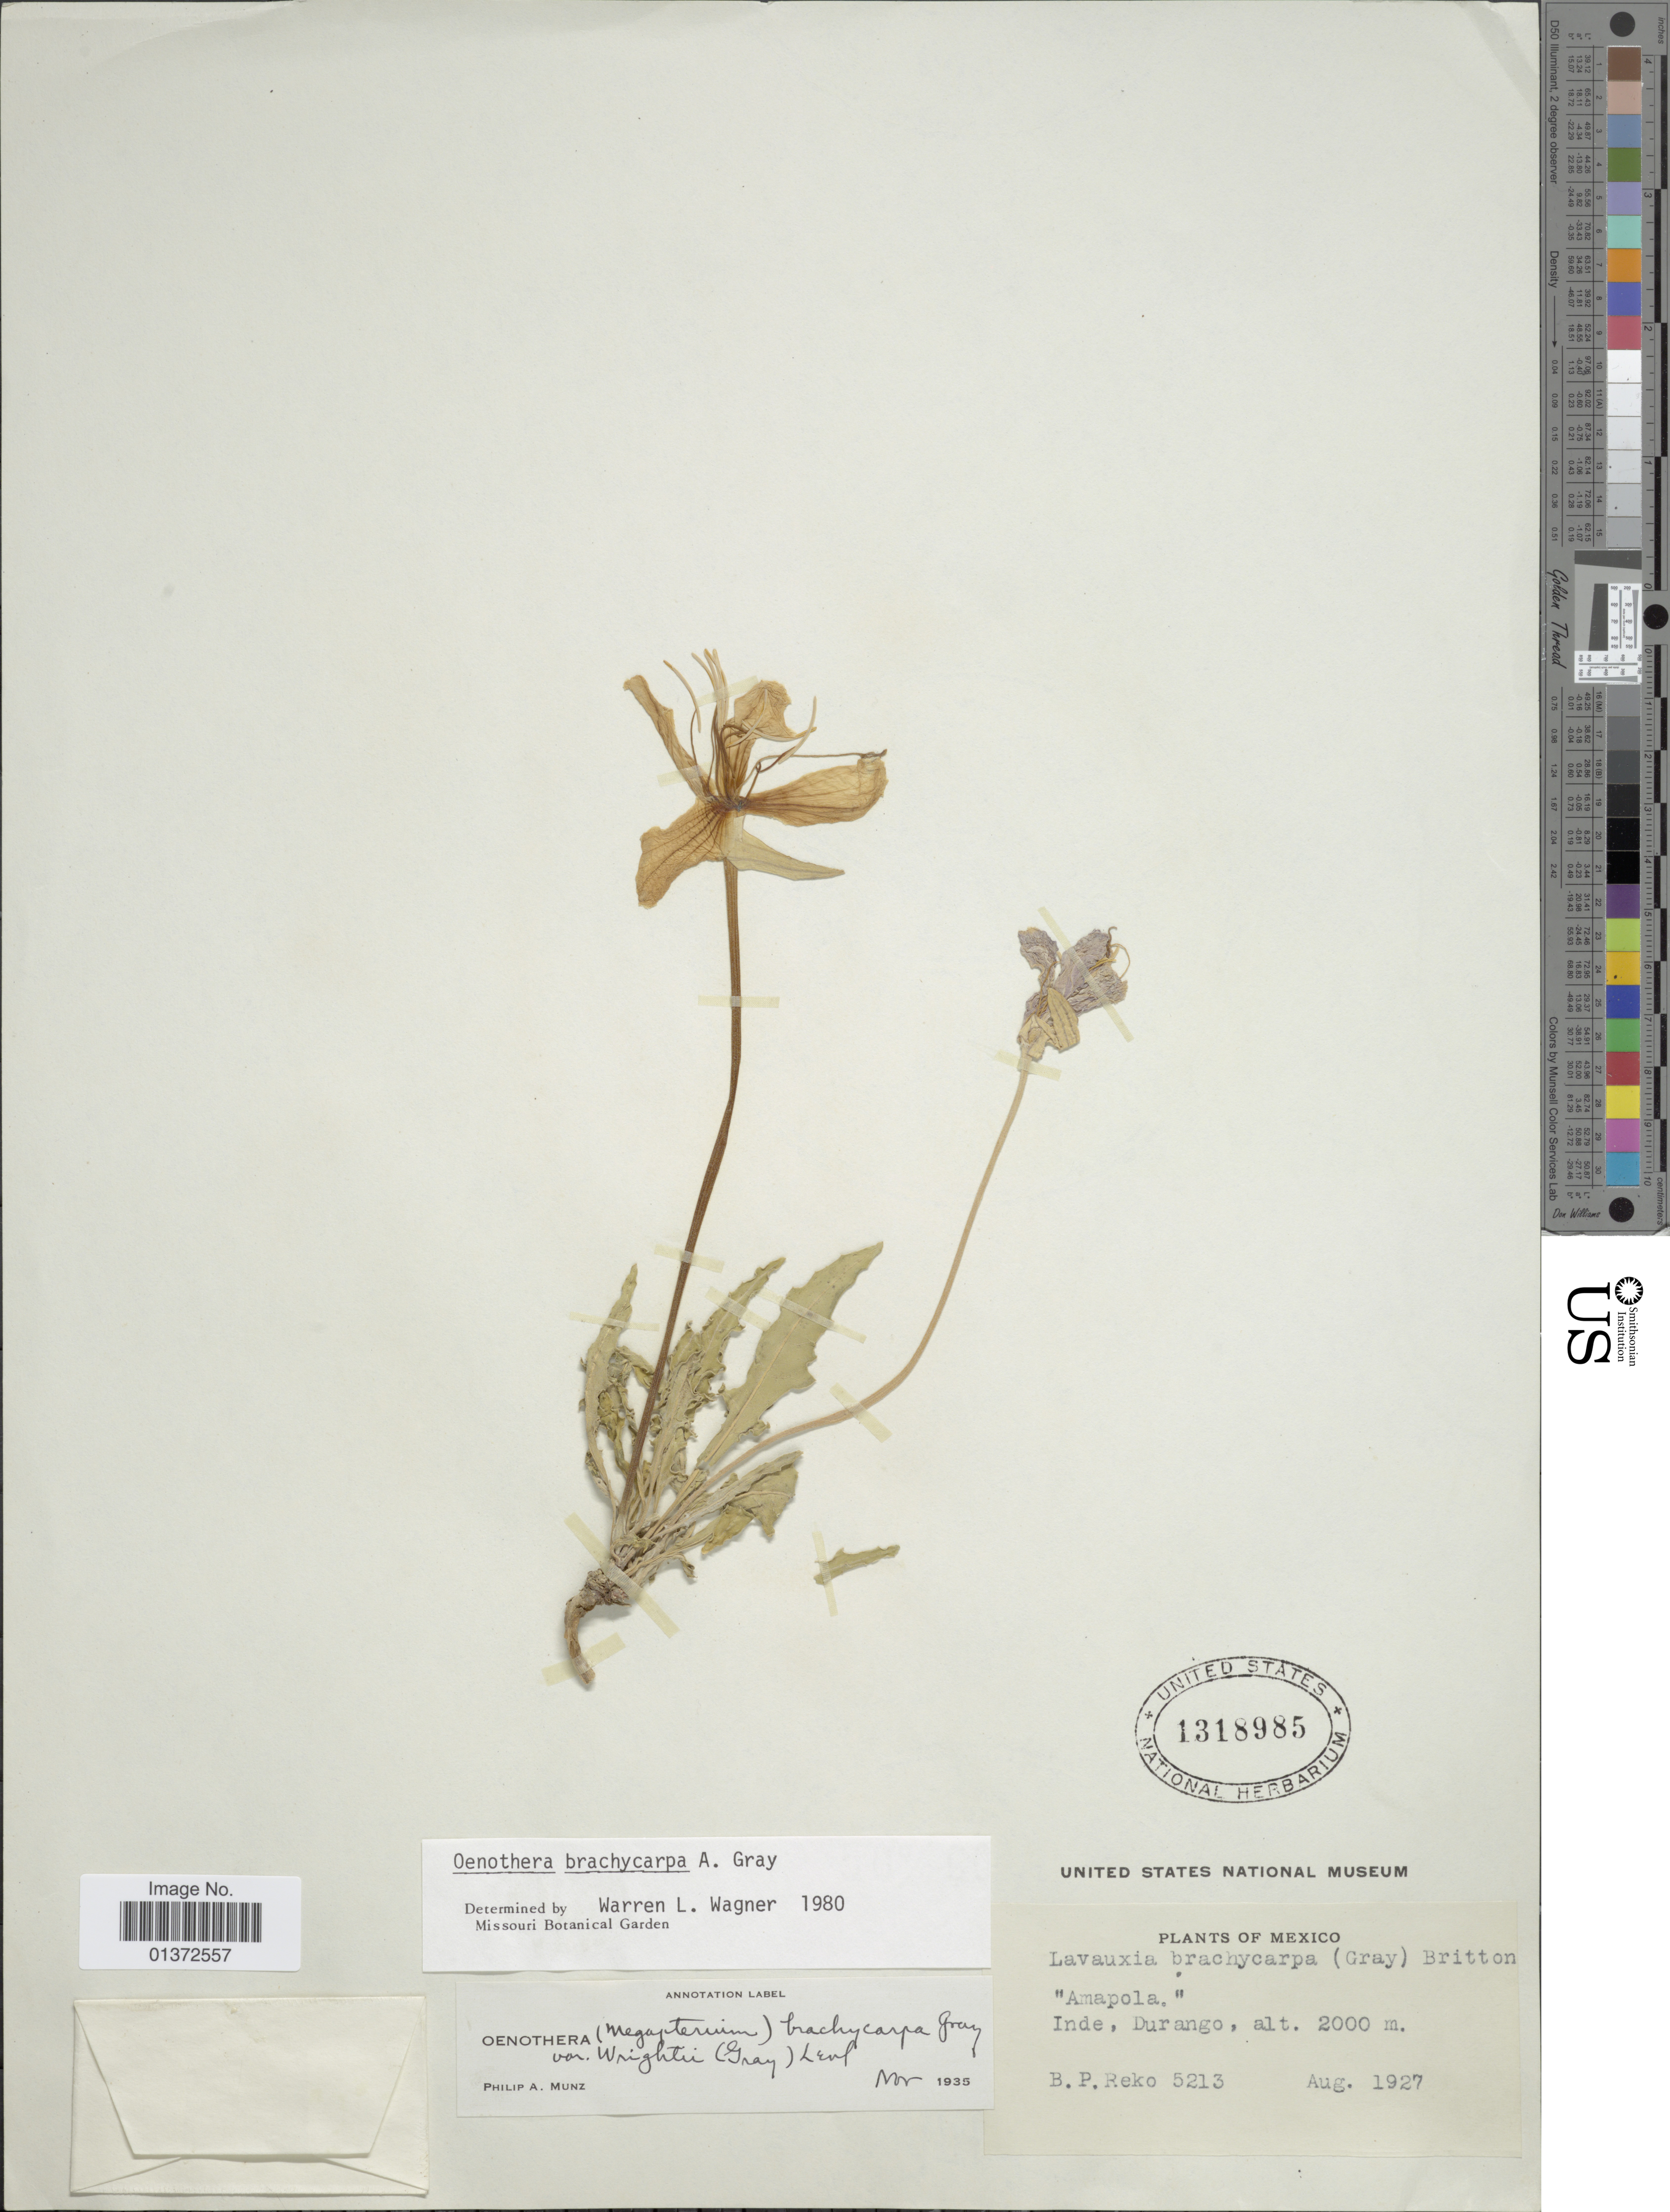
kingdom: Plantae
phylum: Tracheophyta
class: Magnoliopsida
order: Myrtales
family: Onagraceae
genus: Oenothera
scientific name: Oenothera brachycarpa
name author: A. Gray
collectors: B. P. Reko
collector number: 5213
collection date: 1927-08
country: Mexico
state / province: Durango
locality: Inde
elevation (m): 2000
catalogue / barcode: US 1318985